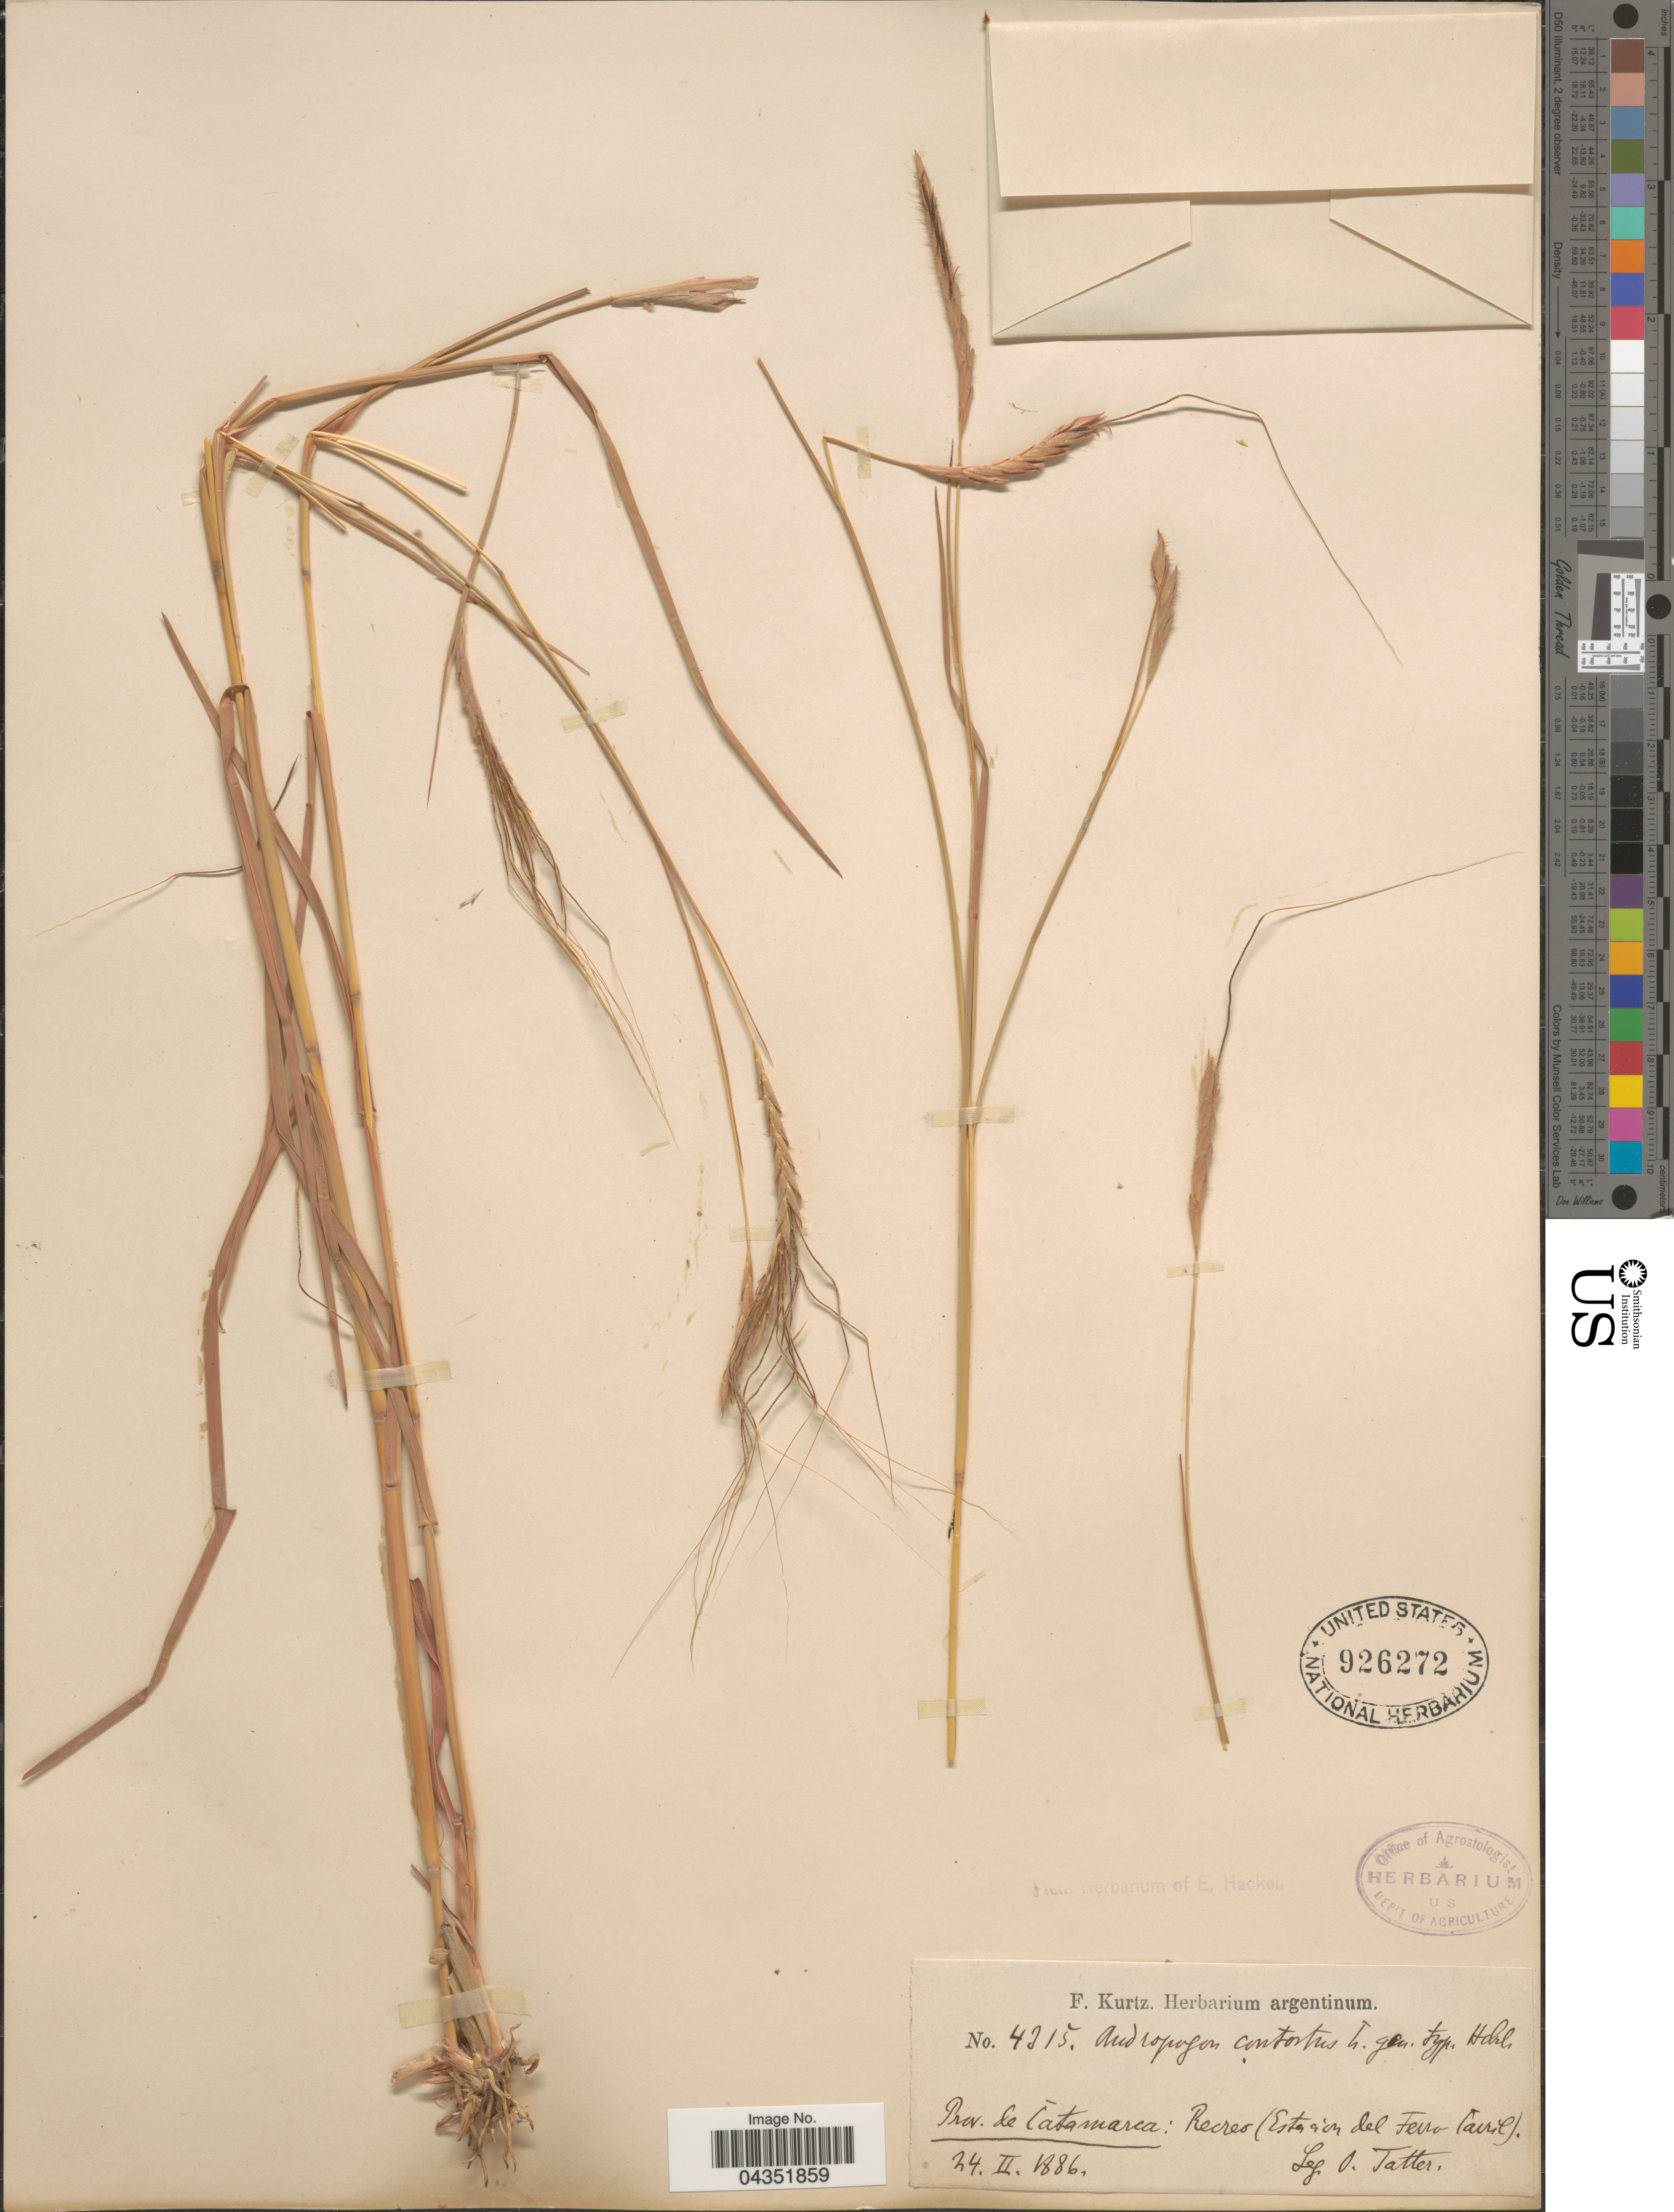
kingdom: Plantae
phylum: Tracheophyta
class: Liliopsida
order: Poales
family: Poaceae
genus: Heteropogon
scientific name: Heteropogon contortus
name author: (L.) P. Beauv. ex Roem. & Schult.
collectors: O. Tatter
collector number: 4315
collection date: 1886-02-24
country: Argentina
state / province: Catamarca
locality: Recreo (Estación del Ferro Carril).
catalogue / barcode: US 926272